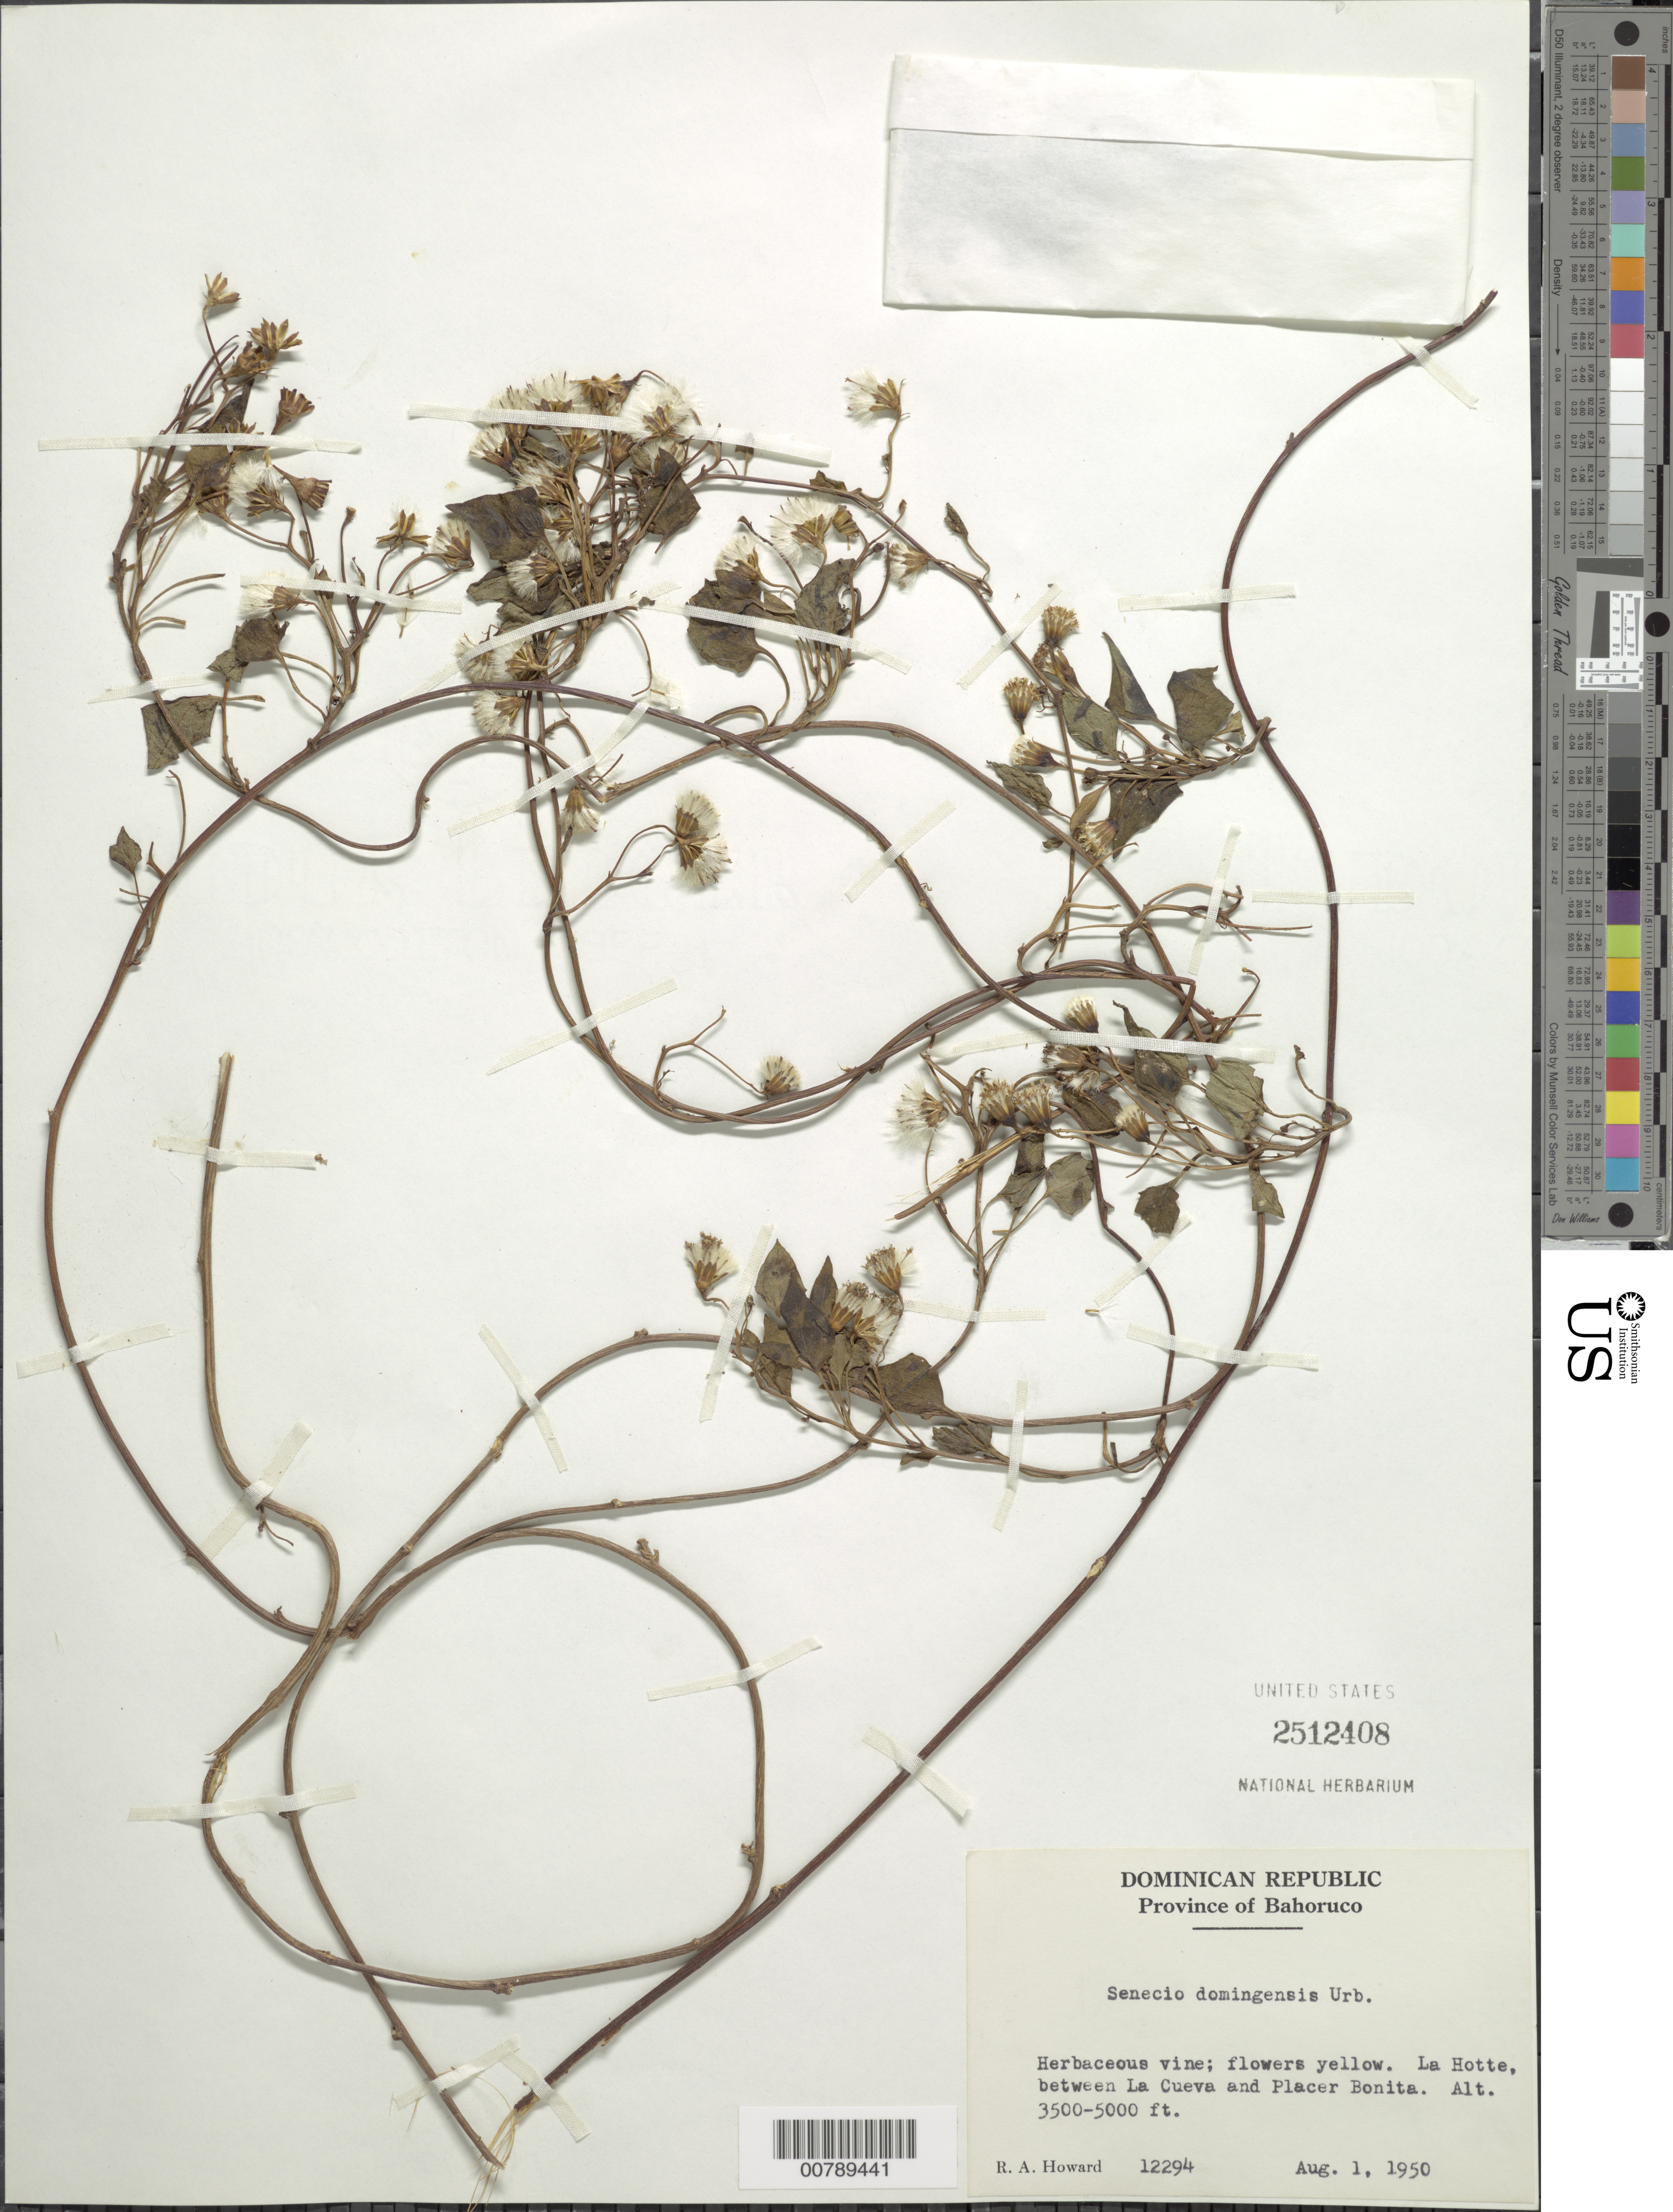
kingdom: Plantae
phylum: Tracheophyta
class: Magnoliopsida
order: Asterales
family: Asteraceae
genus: Leonis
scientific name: Leonis trineura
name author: (Griseb.) B. Nord.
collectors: R. A. Howard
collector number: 12294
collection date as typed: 01 Aug 1950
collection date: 1950-08-01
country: Dominican Republic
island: Hispaniola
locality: Province of Bahoruco. La Hotte, between La Cueva and Placer Bonita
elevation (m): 1067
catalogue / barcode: US 2512408